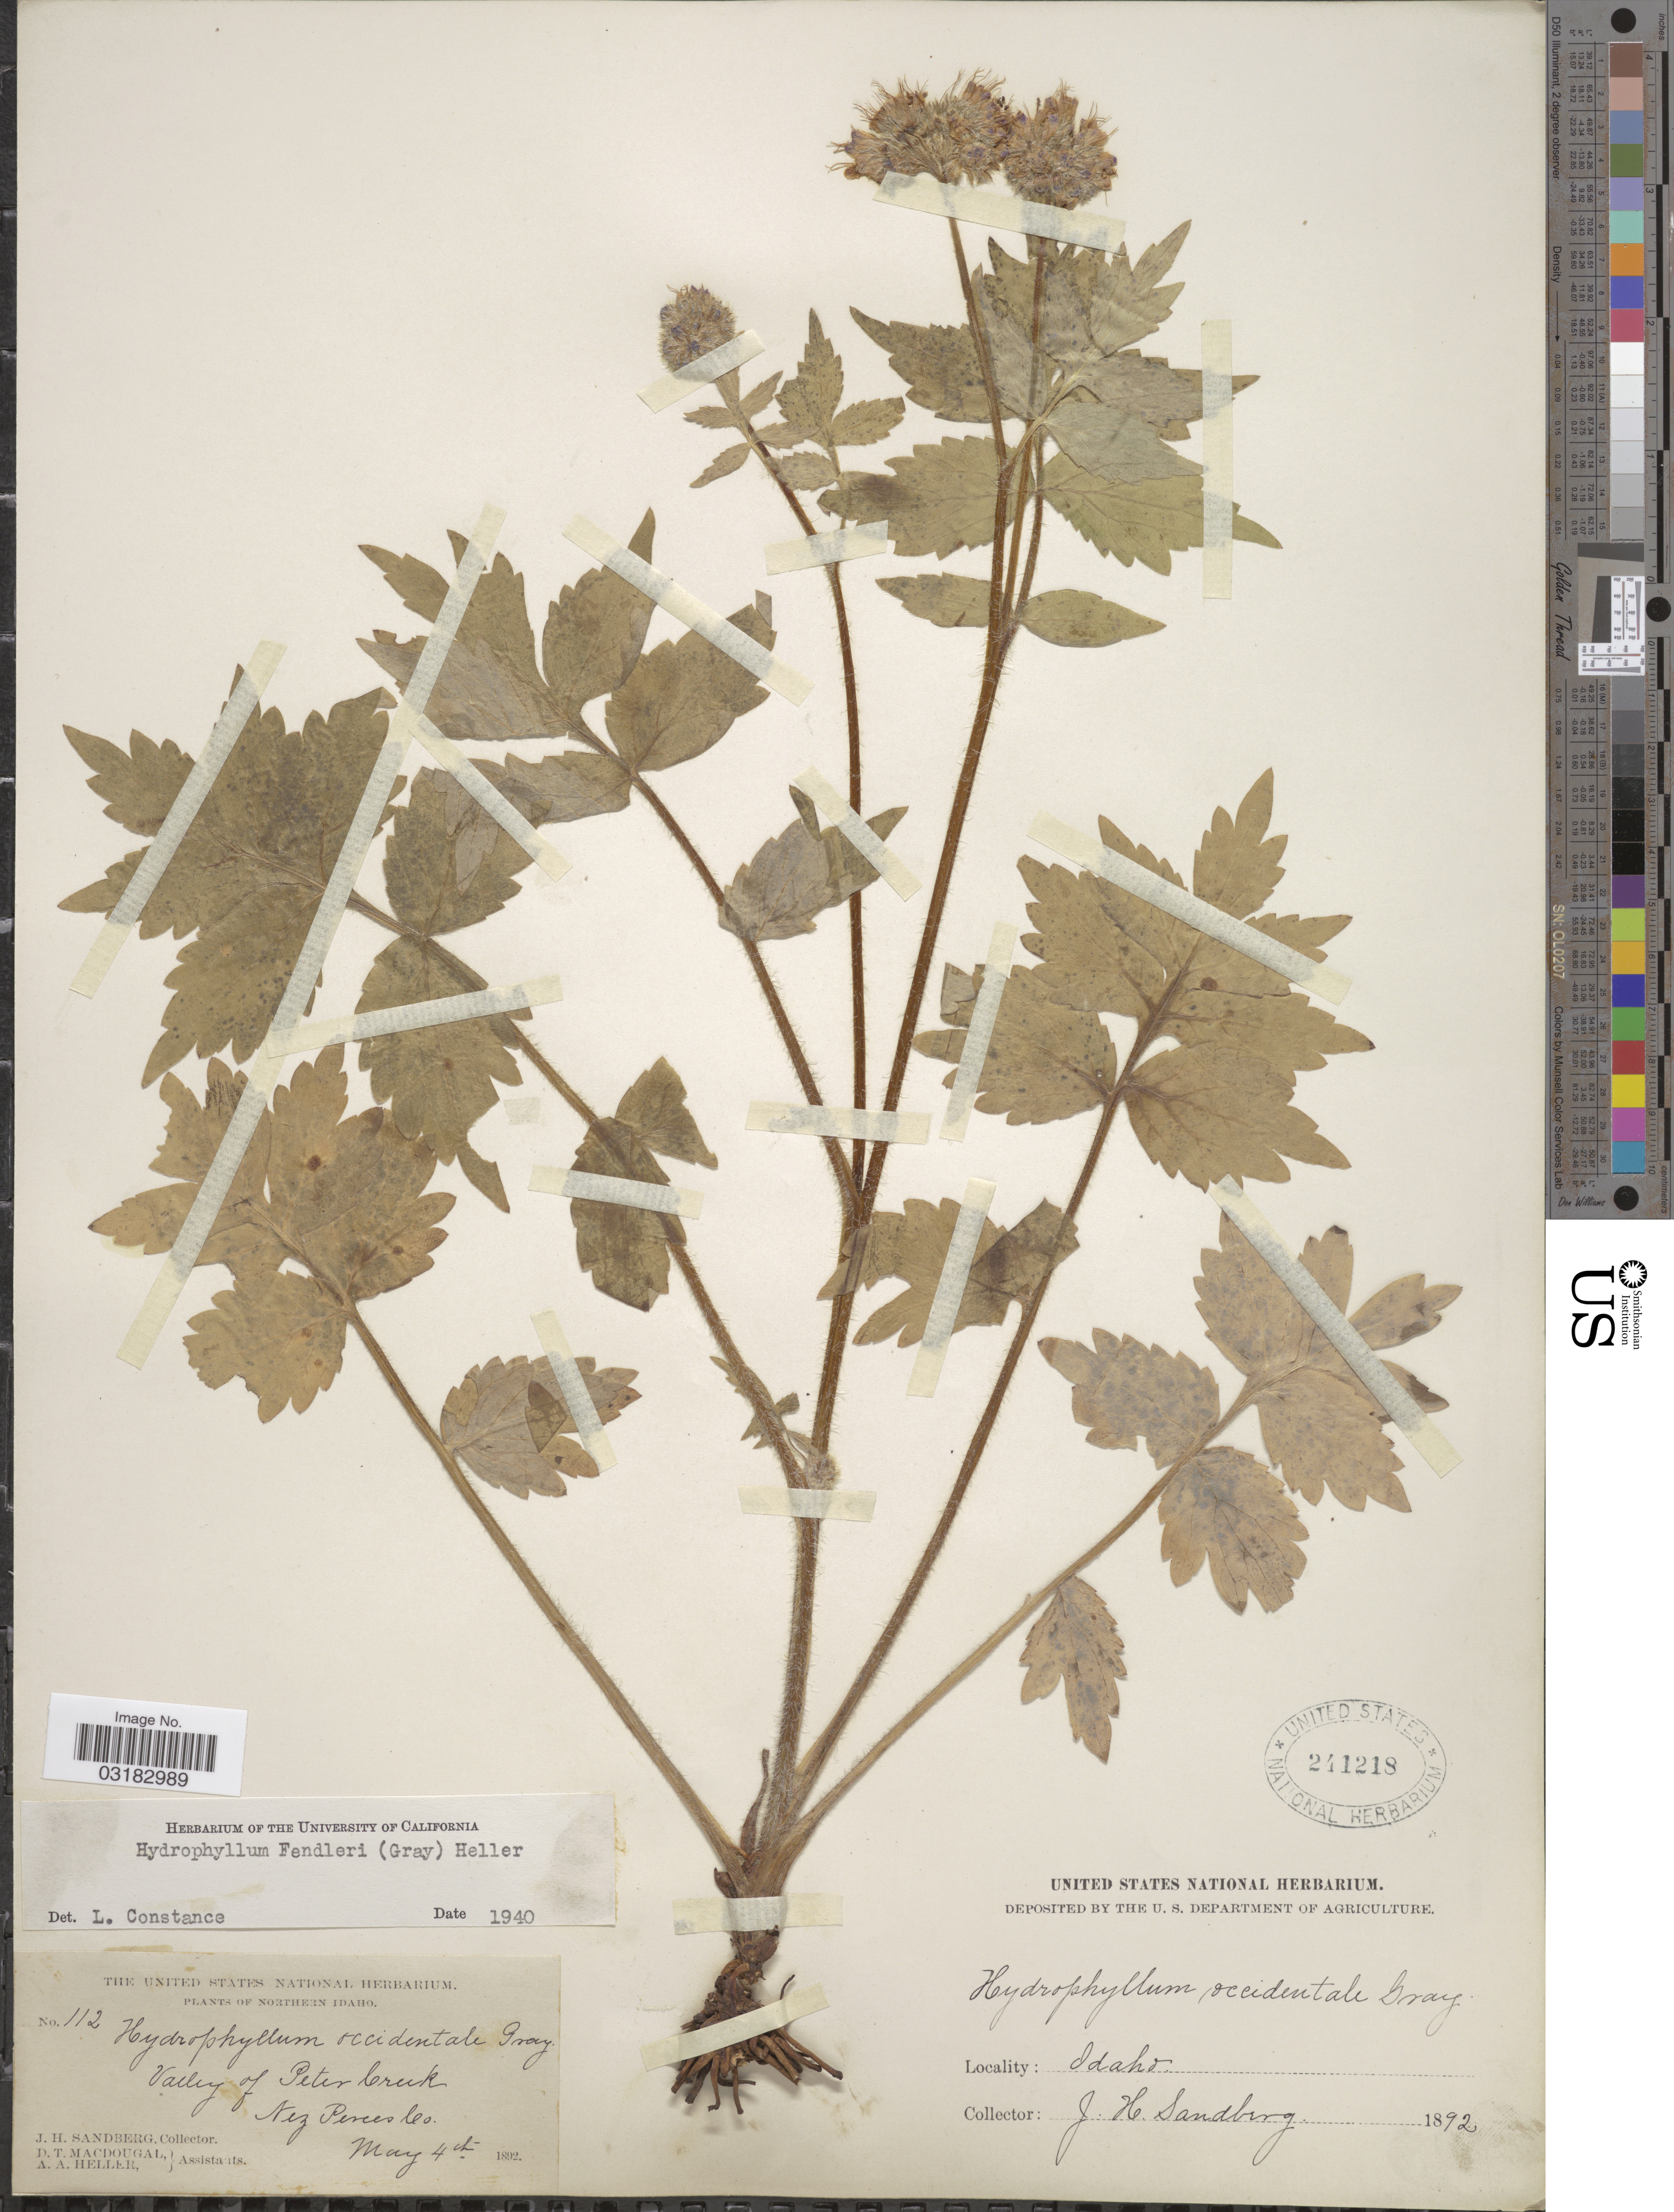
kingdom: Plantae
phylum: Tracheophyta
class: Magnoliopsida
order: Boraginales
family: Hydrophyllaceae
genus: Hydrophyllum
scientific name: Hydrophyllum fendleri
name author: (A. Gray) A. Heller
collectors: J. H. Sandberg, D. T. MacDougal & A. A. Heller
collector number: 112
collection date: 1892-05-04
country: United States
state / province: Idaho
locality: Northern Idaho. Valley of Peter Creek. Nez Perces Co.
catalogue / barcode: US 241218